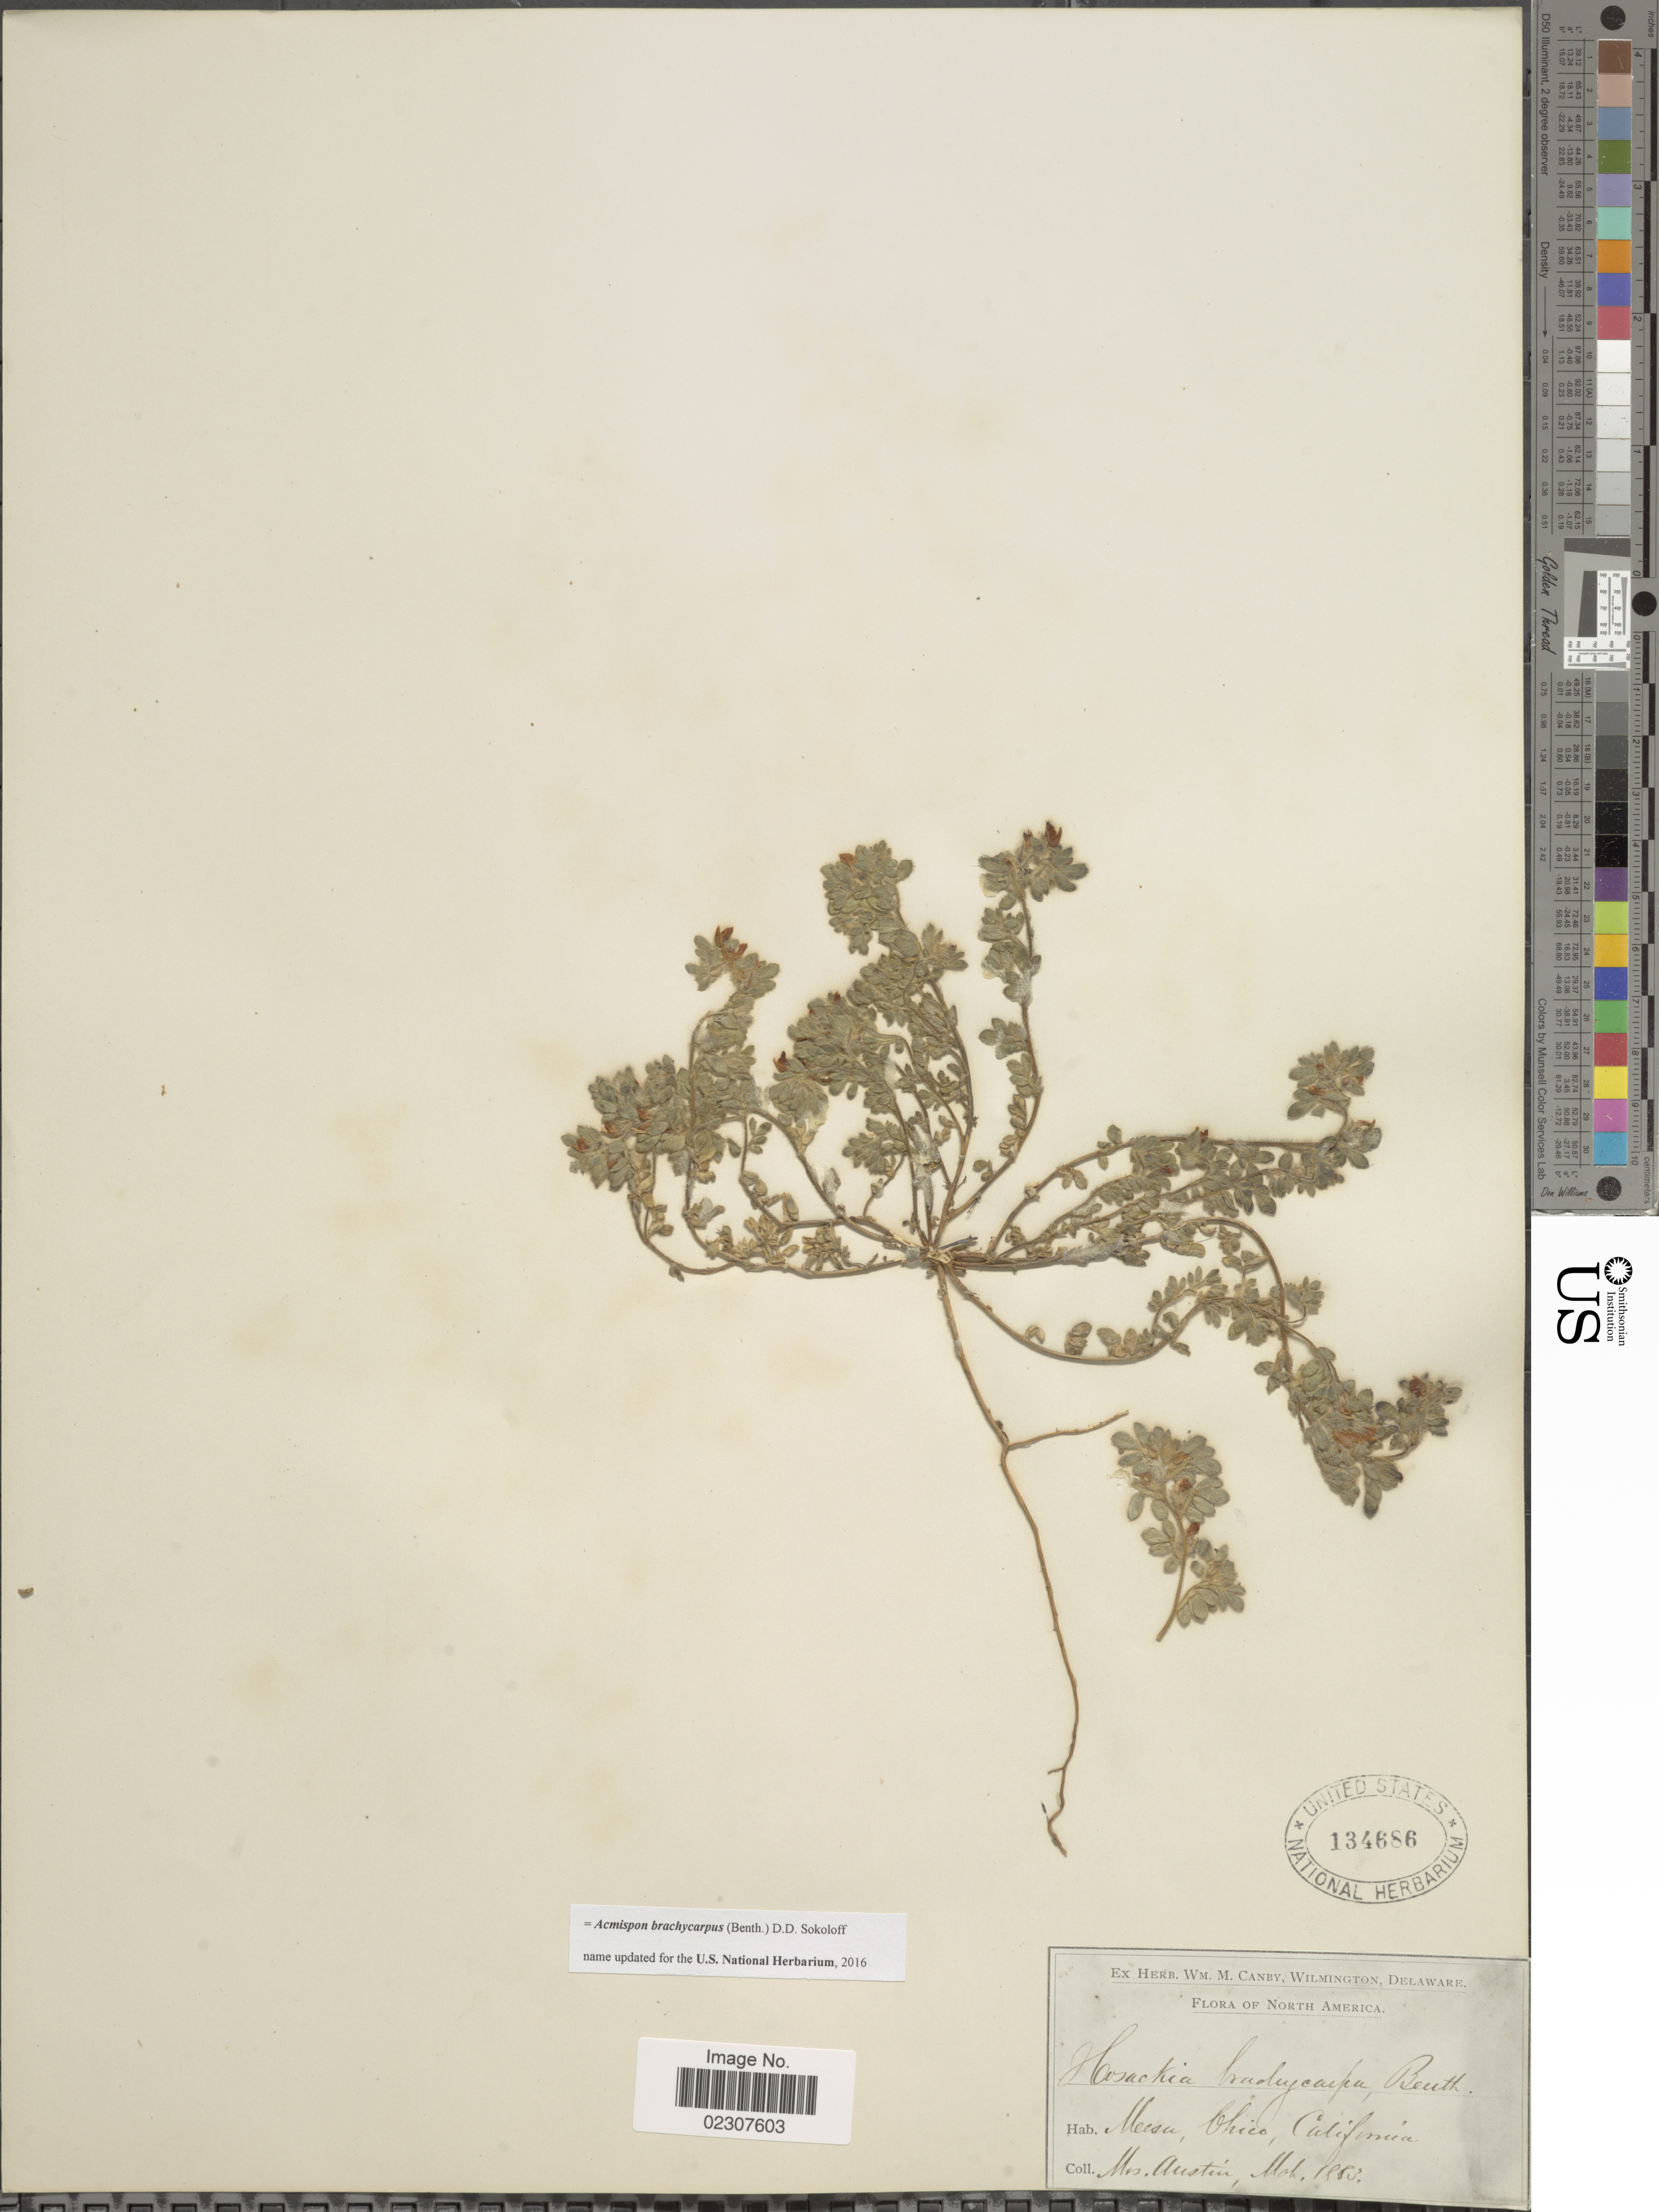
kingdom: Plantae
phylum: Tracheophyta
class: Magnoliopsida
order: Fabales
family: Fabaceae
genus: Acmispon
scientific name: Acmispon brachycarpus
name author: (Benth.) D.D. Sokoloff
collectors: Austin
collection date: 1883-03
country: United States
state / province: California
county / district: Butte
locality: Mesa, Chico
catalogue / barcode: US 134686